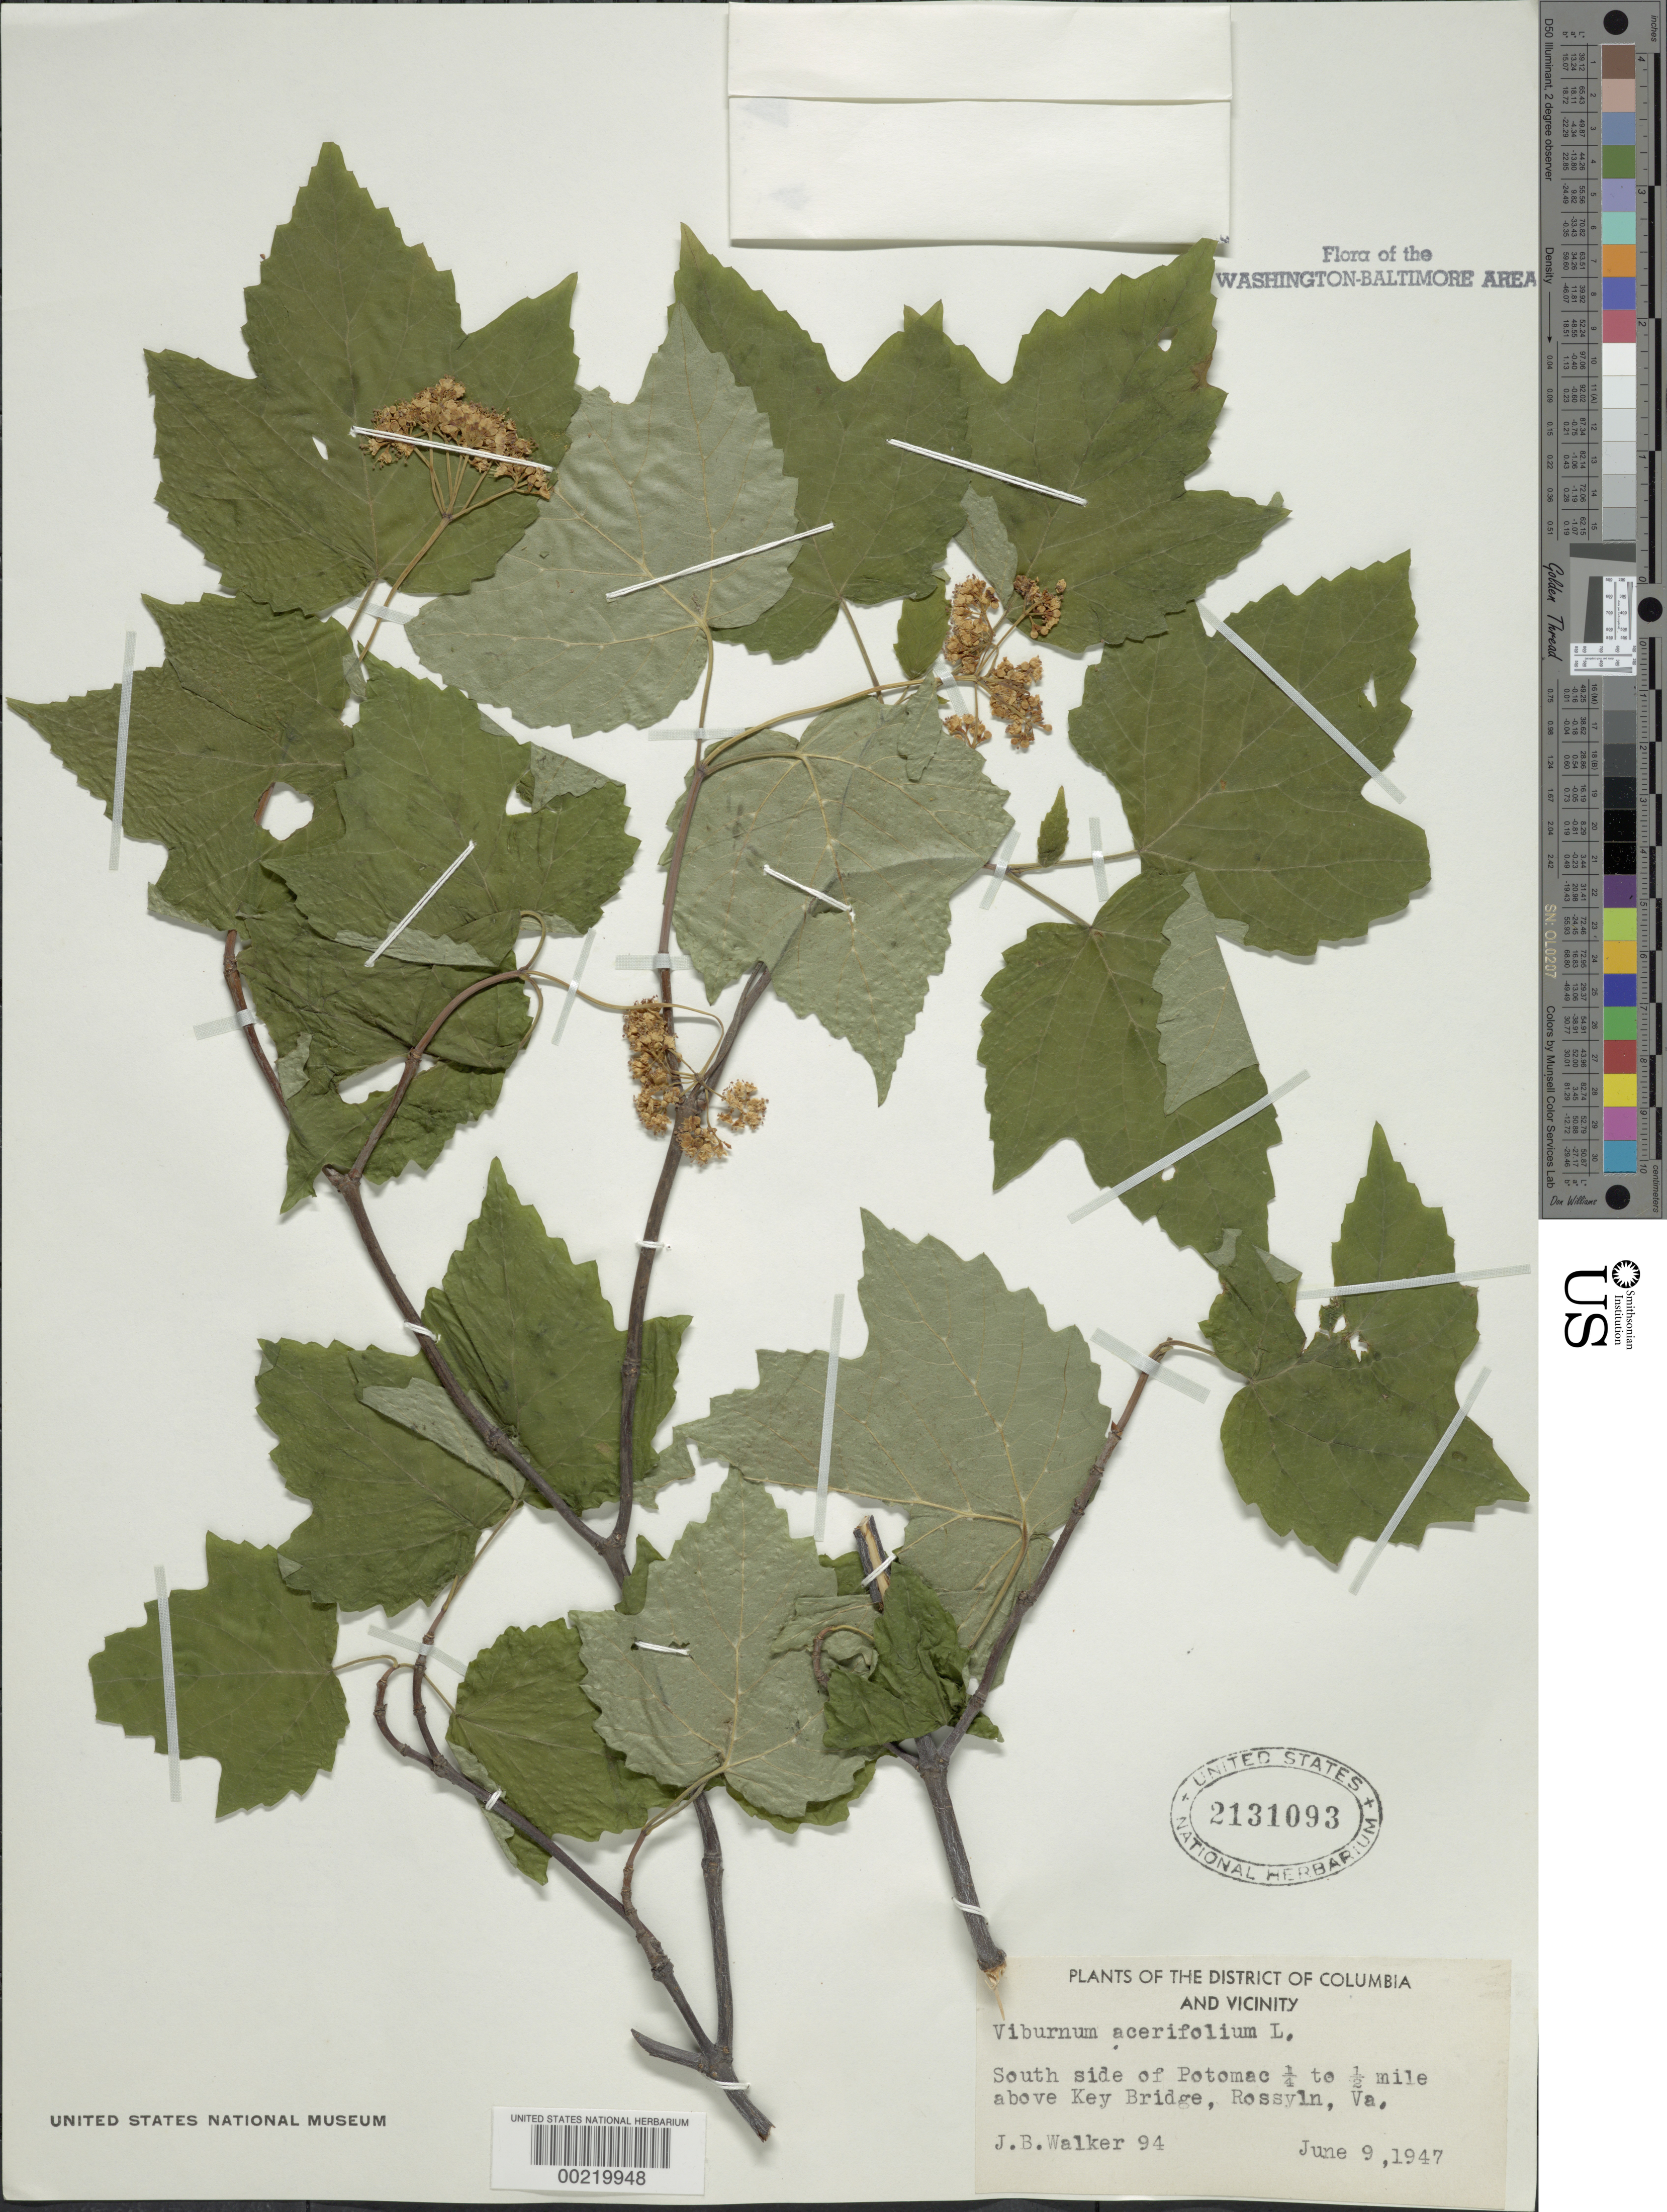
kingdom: Plantae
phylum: Tracheophyta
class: Magnoliopsida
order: Dipsacales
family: Viburnaceae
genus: Viburnum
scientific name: Viburnum acerifolium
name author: L.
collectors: J. Walker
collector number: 94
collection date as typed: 09 Jun 1947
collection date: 1947-06-09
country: United States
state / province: Virginia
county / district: Arlington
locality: Above Key Bridge, Rosslyn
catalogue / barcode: US 2131093